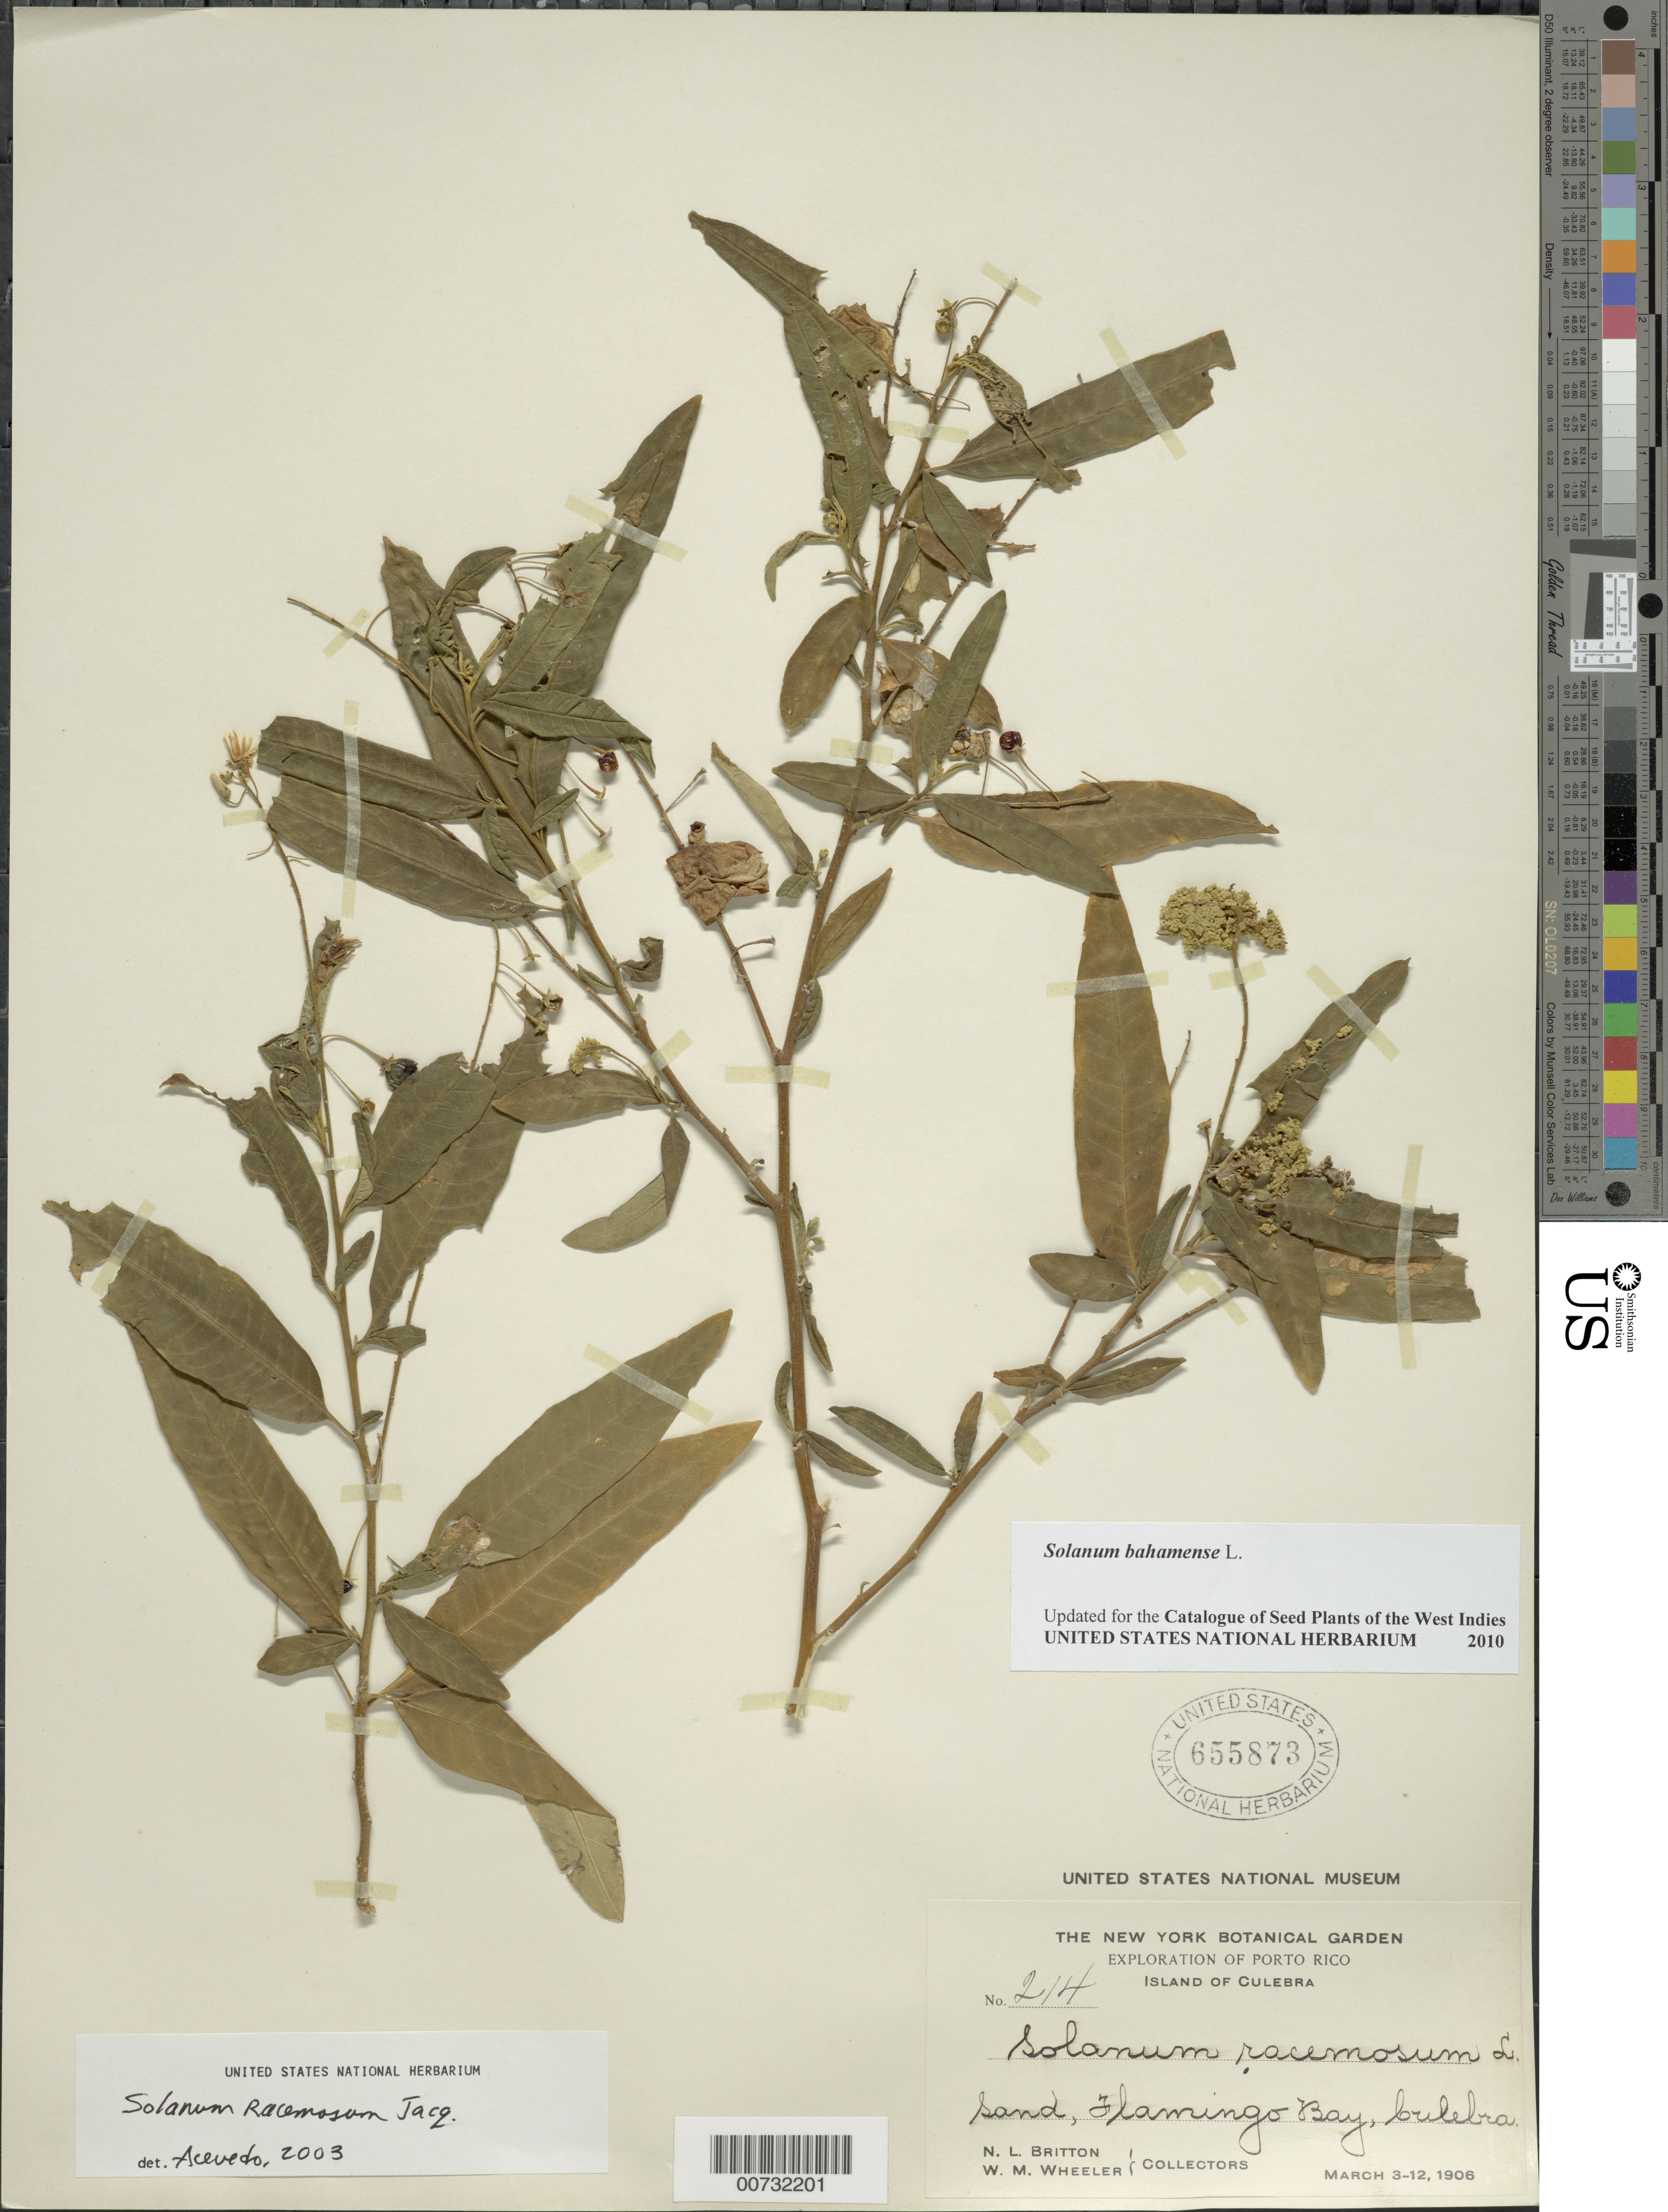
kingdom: Plantae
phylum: Tracheophyta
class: Magnoliopsida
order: Solanales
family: Solanaceae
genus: Solanum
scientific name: Solanum bahamense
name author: L.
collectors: N. Britton & W. Wheeler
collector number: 214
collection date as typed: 03 Mar 1906 to 12 Mar 1906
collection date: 1906-03-03/1906-03-12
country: Puerto Rico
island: Culebra I.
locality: Culebra, Flamingo Bay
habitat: Sand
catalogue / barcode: US 655873